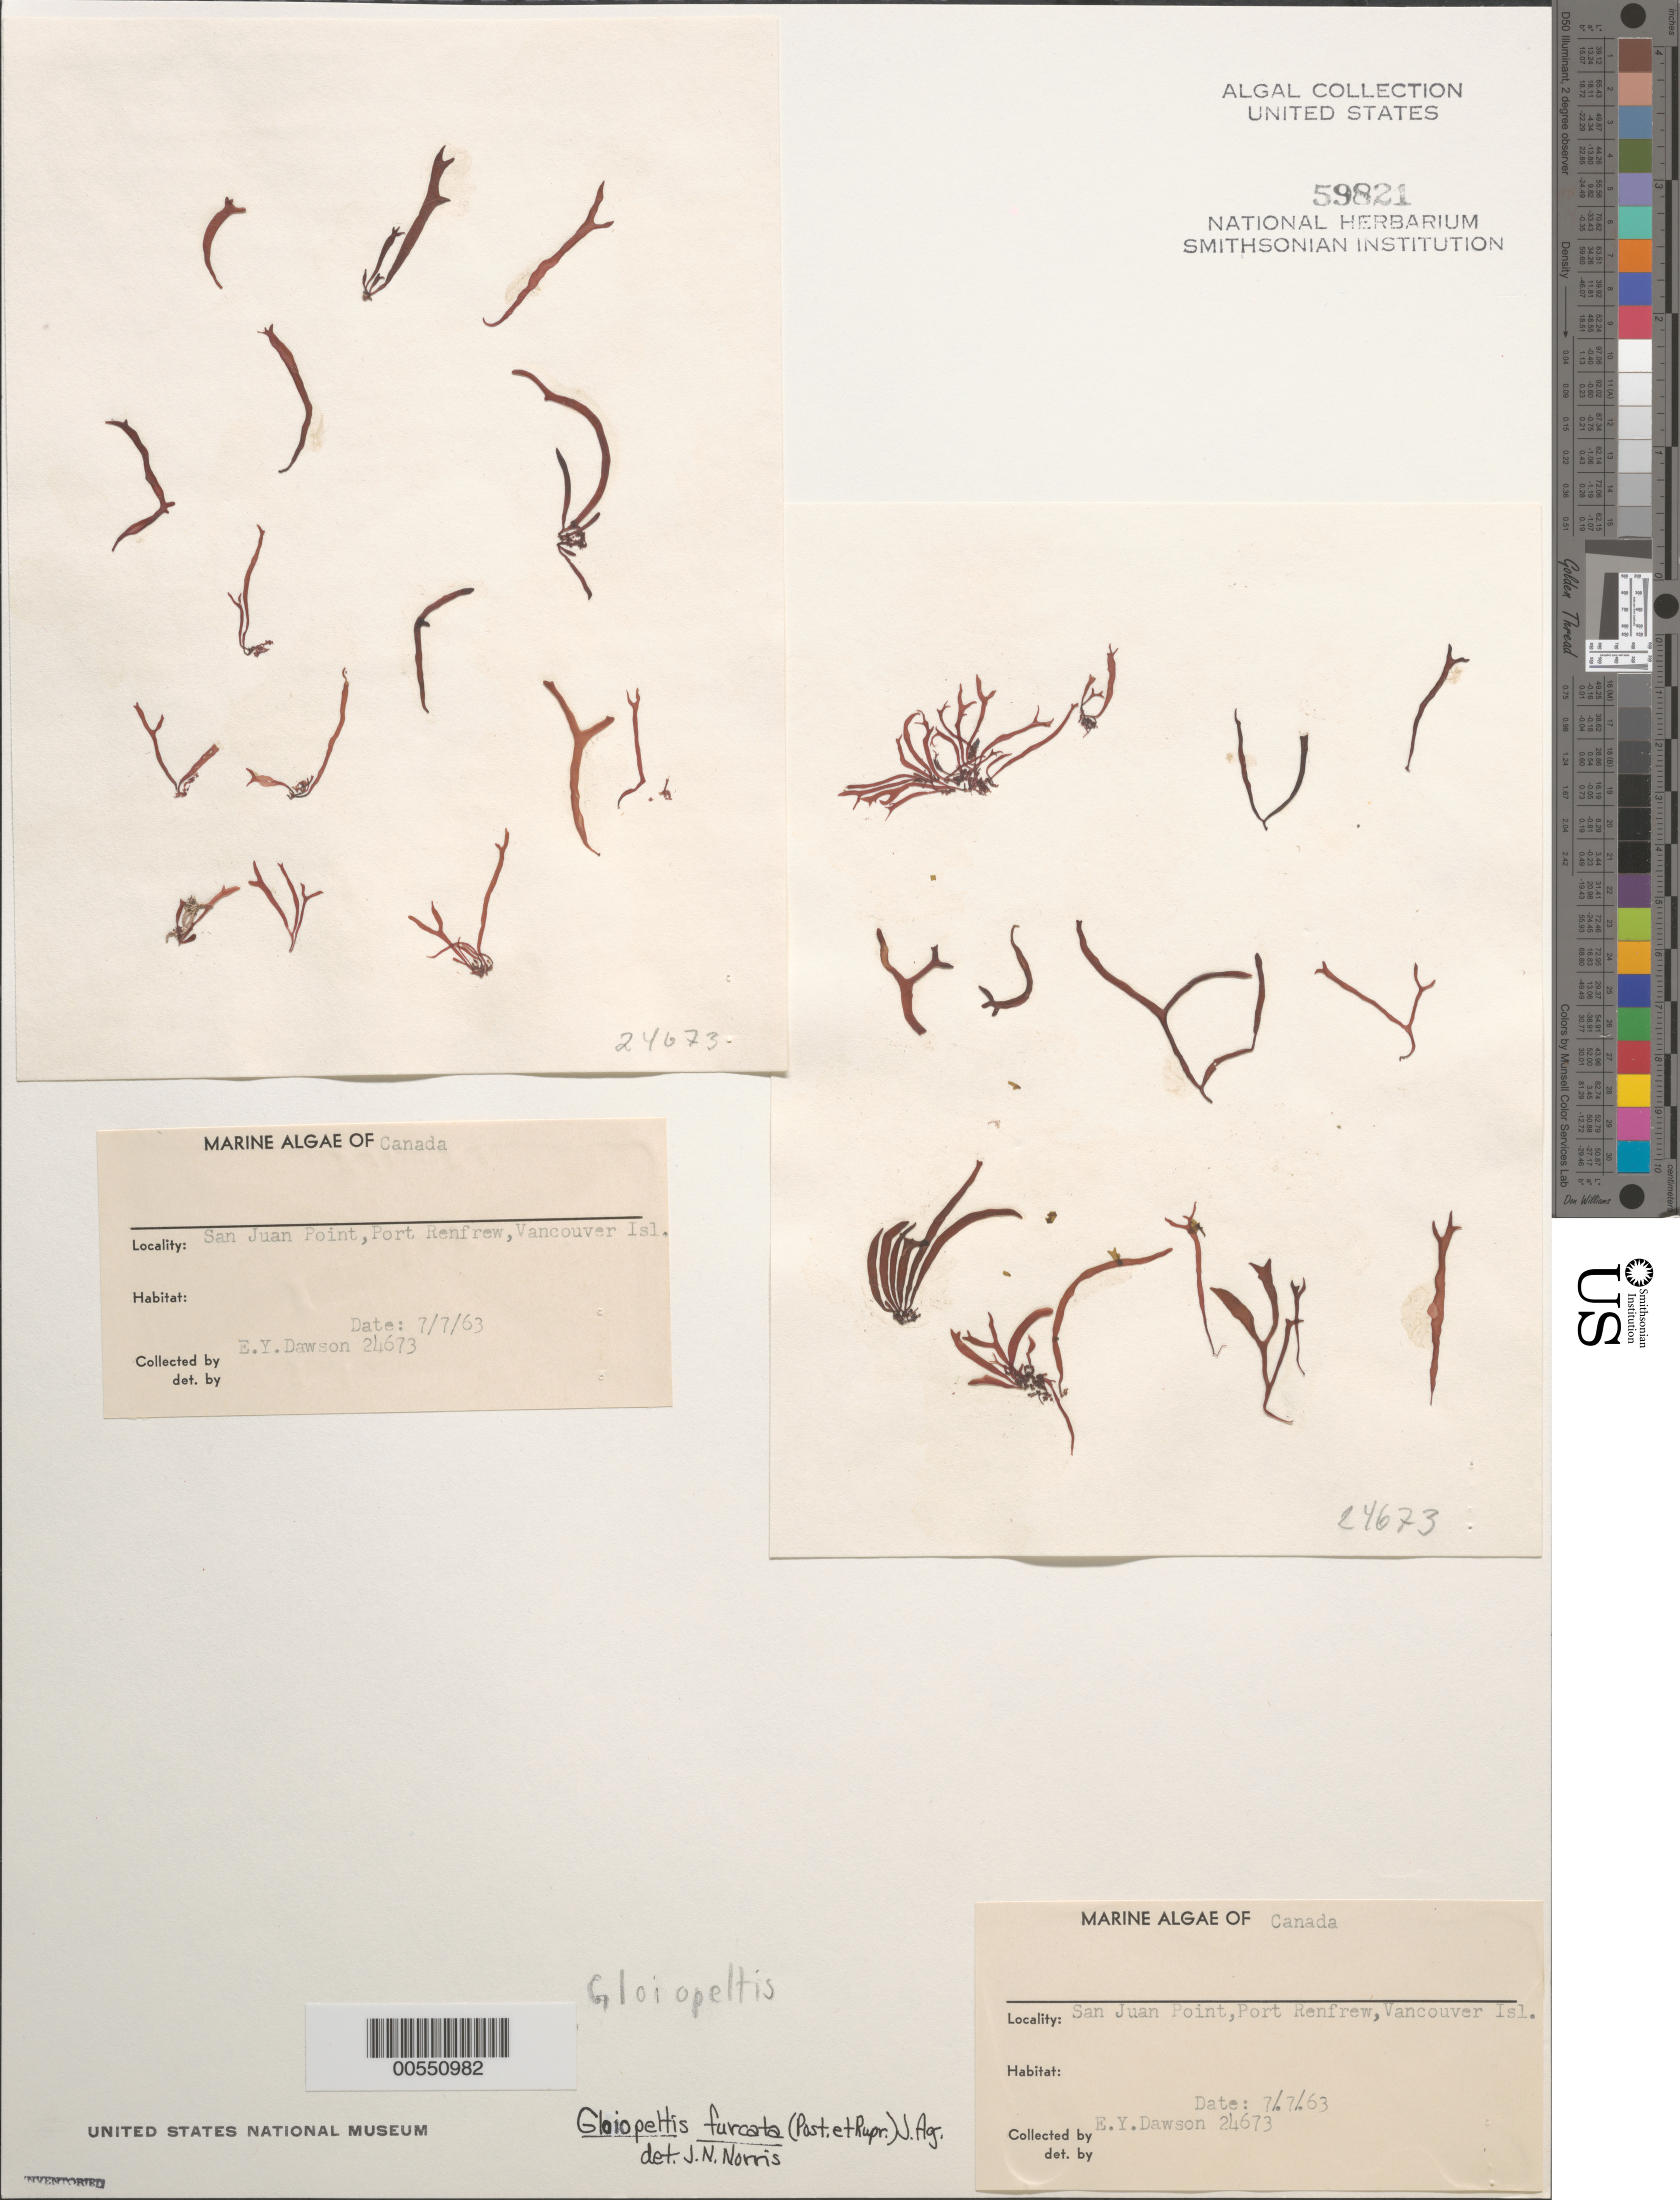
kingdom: Plantae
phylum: Rhodophyta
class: Florideophyceae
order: Gigartinales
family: Endocladiaceae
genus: Gloiopeltis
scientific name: Gloiopeltis furcata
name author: (Postels & Rupr.) J. Agardh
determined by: Norris, James N.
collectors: E. Y. Dawson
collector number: EYD 24673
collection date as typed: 07 Jul 1963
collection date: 1963-07-07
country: Canada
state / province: British Columbia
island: Vancouver Island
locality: San Juan Point, Port Renfrew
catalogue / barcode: US 59821